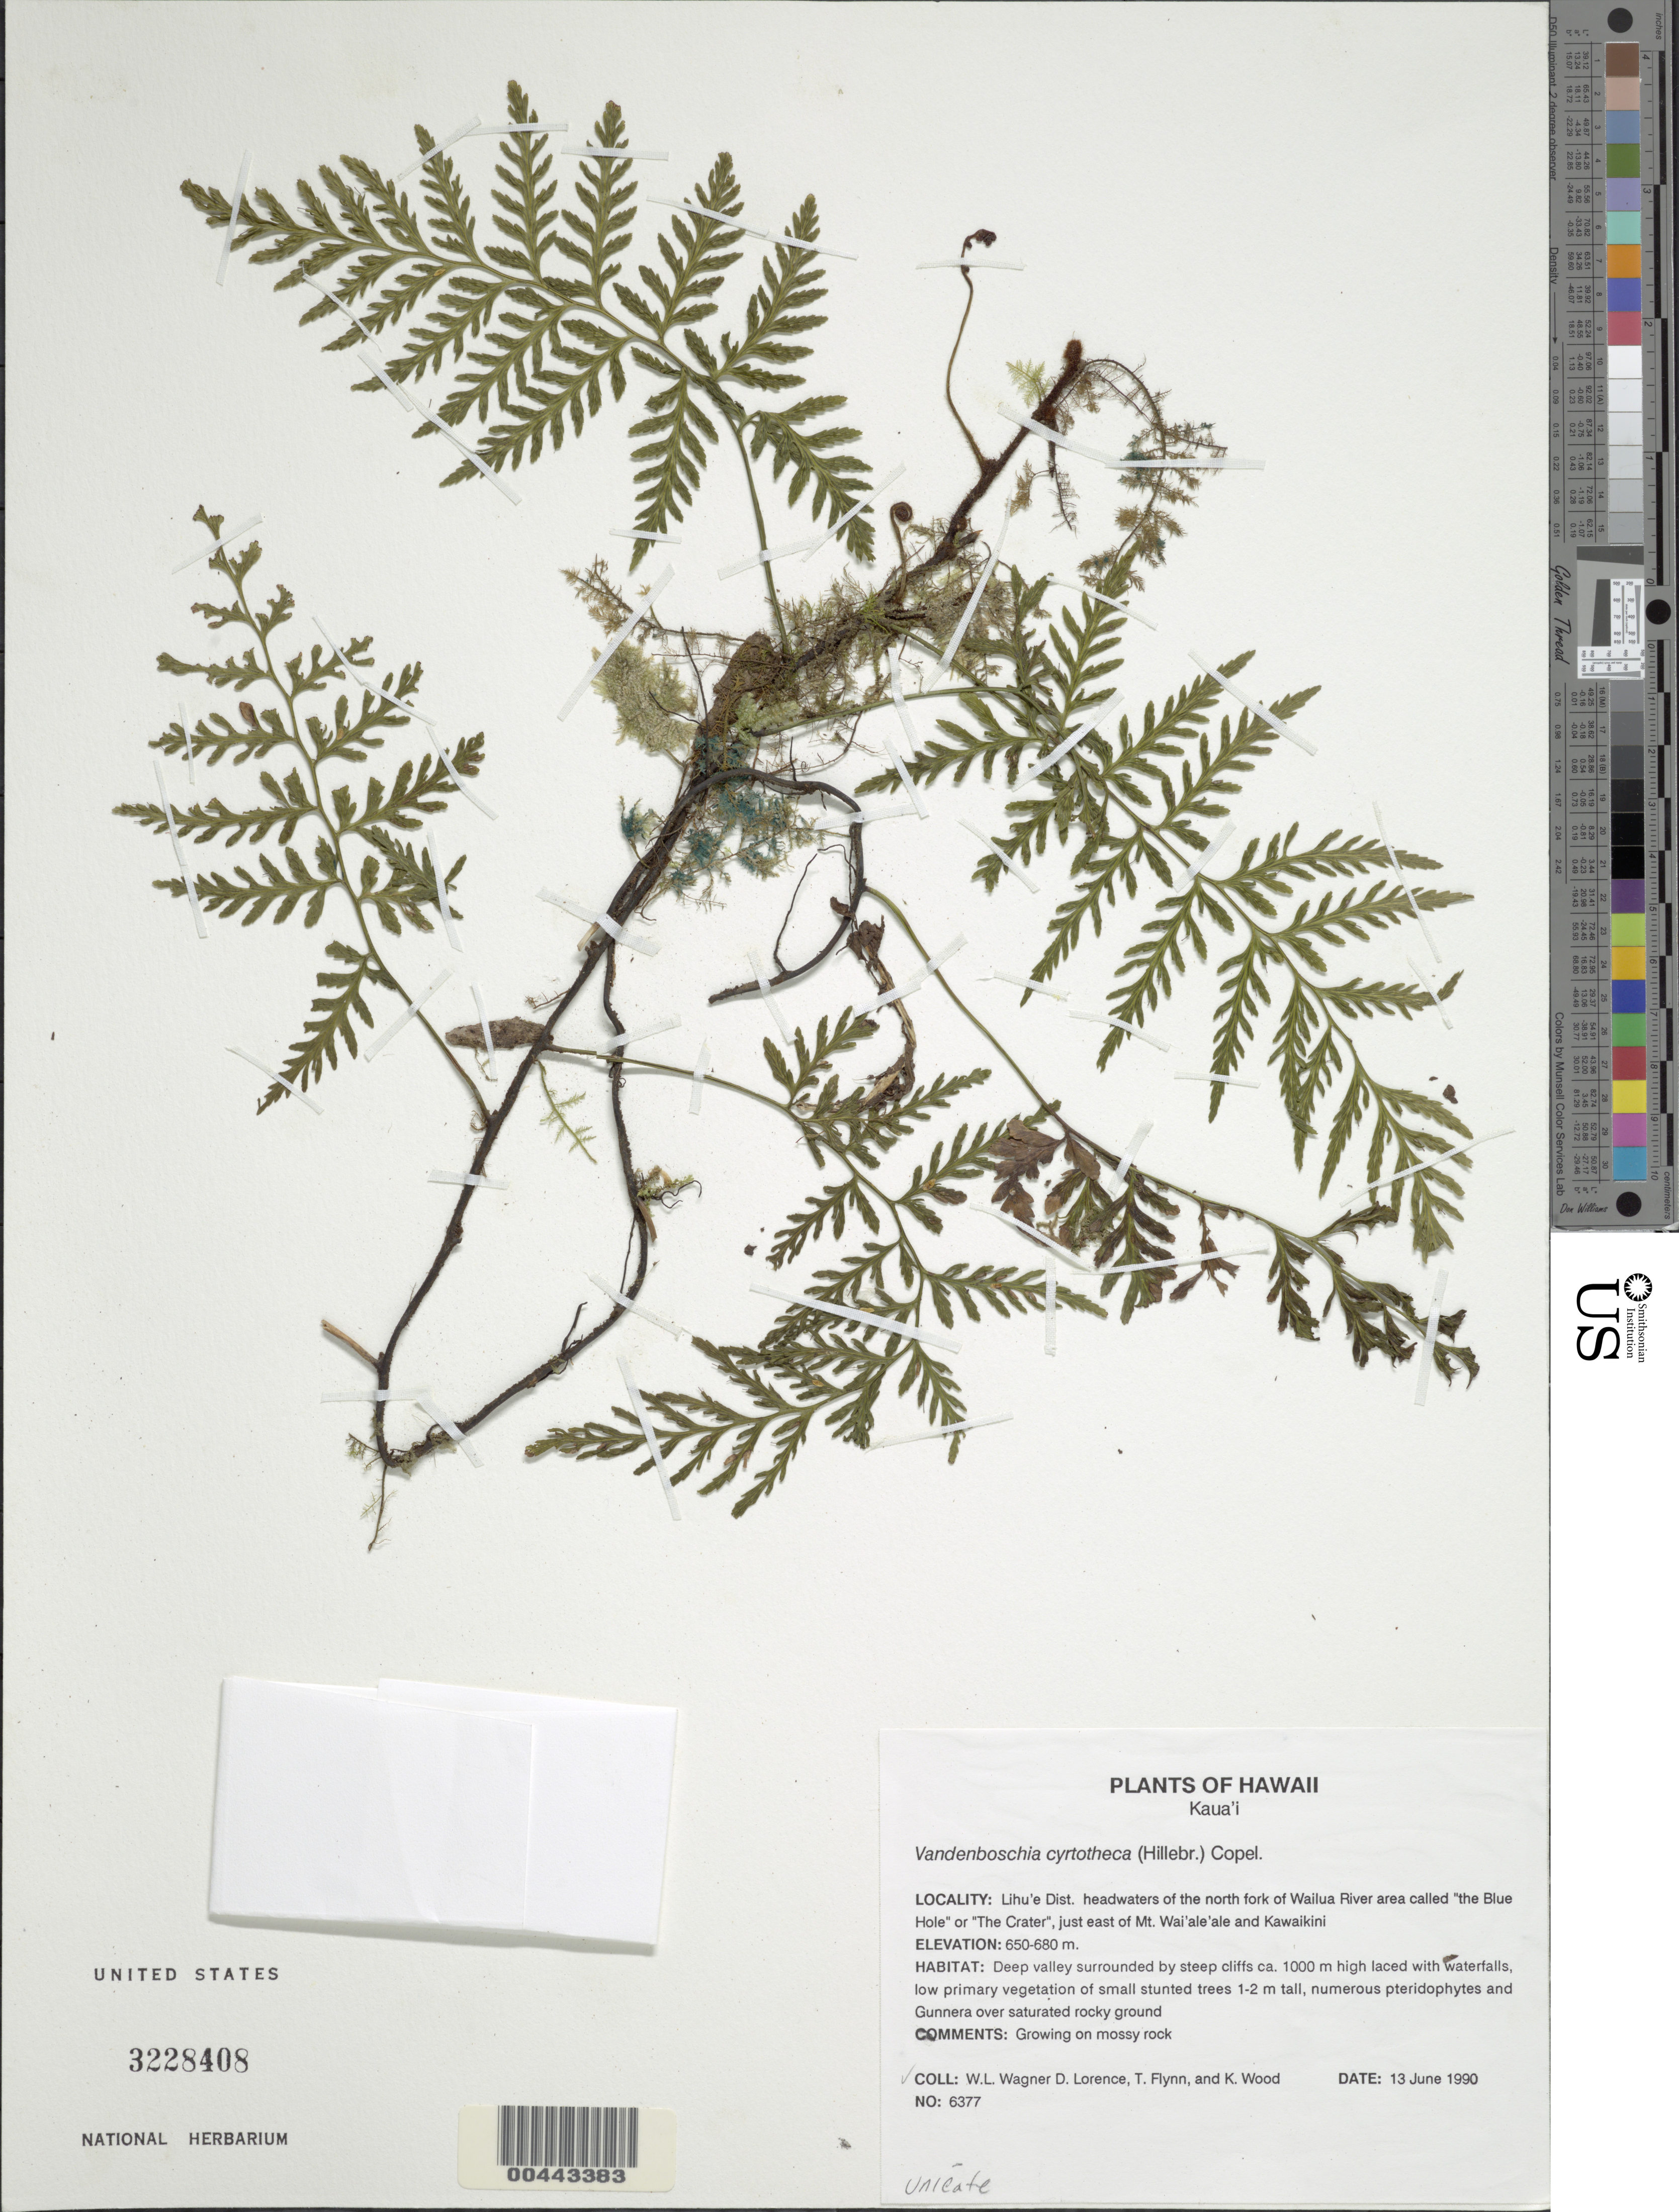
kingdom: Plantae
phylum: Tracheophyta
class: Polypodiopsida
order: Hymenophyllales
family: Hymenophyllaceae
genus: Vandenboschia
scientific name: Vandenboschia cyrtotheca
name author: Copel.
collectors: W. L. Wagner, D. Lorence, T. W. Flynn & K. Wood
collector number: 6377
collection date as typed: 13 Jun 1990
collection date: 1990-06-13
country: United States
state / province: Hawaii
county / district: Kauai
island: Kaua'i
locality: Lihue Dist headwaters of N fork of Wailua River area called the Blue Hole or The Crater, just E of Mt Waialeale & Kawaikini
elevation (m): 650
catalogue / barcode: US 3228408